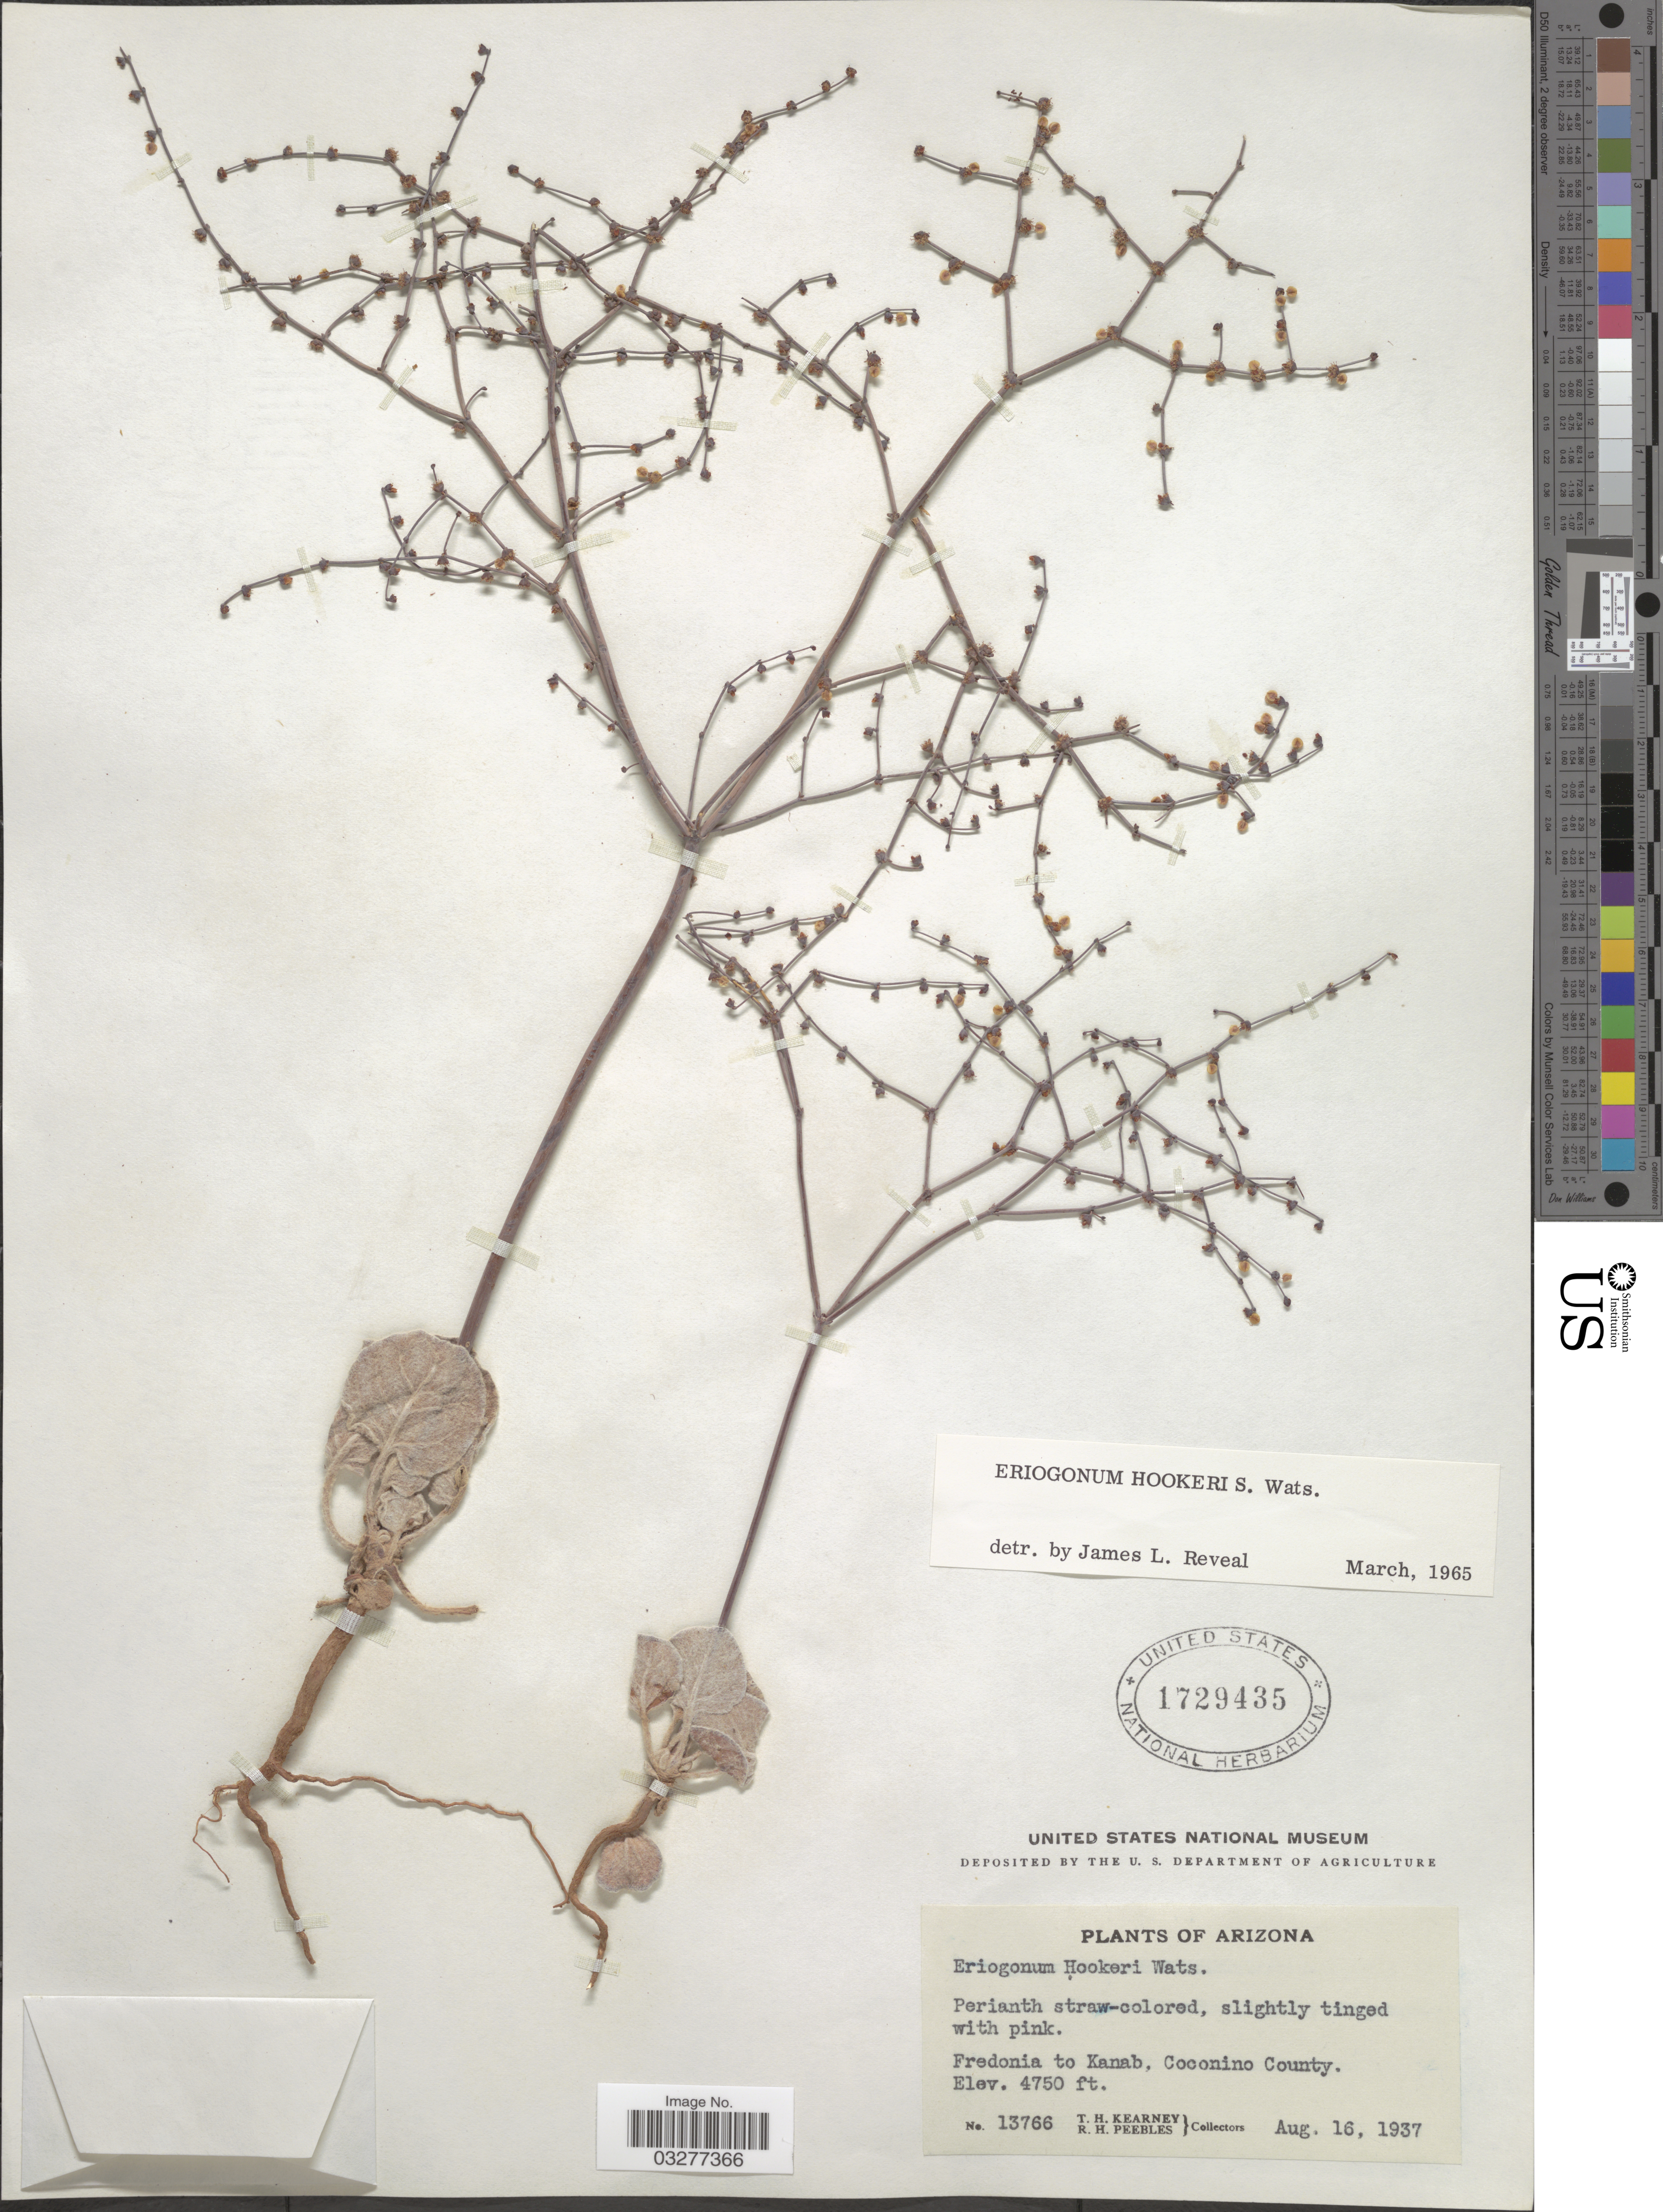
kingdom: Plantae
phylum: Tracheophyta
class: Magnoliopsida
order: Caryophyllales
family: Polygonaceae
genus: Eriogonum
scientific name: Eriogonum hookeri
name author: S. Watson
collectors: T. H. Kearney & R. H. Peebles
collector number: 13766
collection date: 1937-08-16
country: United States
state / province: Arizona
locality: Fredonia to Kanab, Coconino County.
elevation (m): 1448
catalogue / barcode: US 1729435